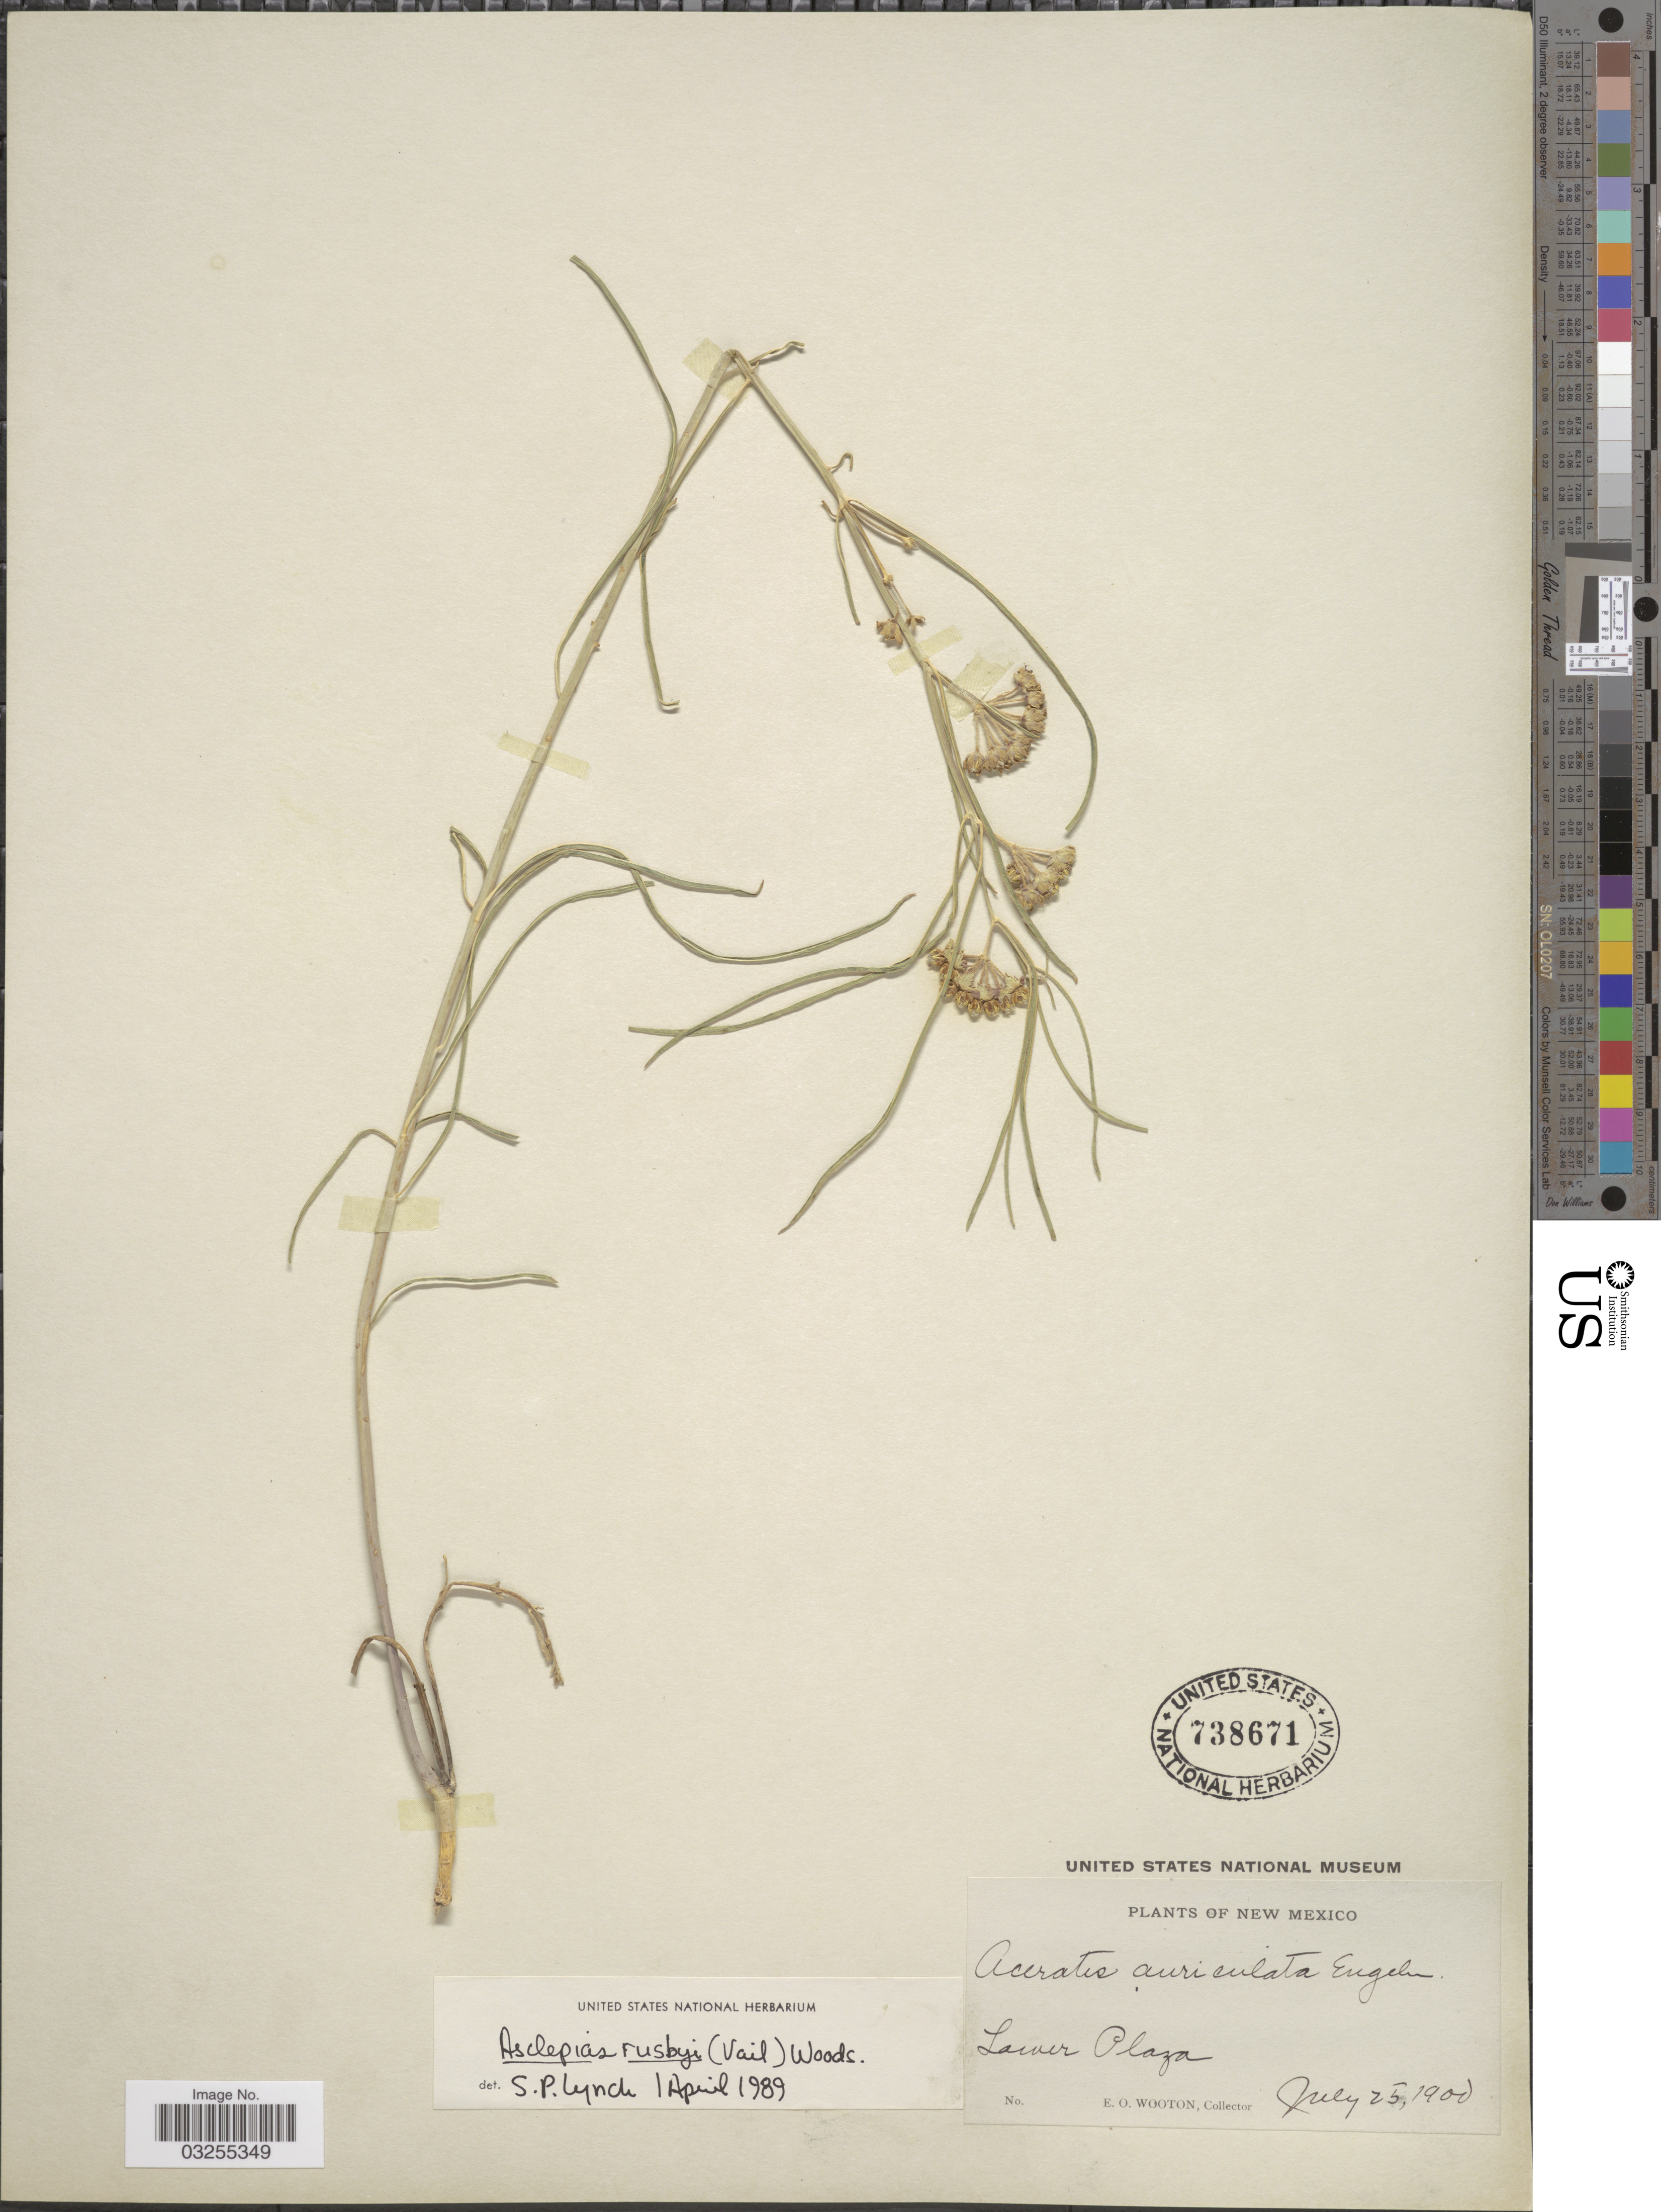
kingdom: Plantae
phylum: Tracheophyta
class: Magnoliopsida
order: Gentianales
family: Apocynaceae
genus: Asclepias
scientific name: Asclepias rusbyi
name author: (Vail) Woodson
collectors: E. O. Wooton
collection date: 1900-07-25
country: United States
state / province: New Mexico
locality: Lower Plaza.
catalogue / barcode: US 738671